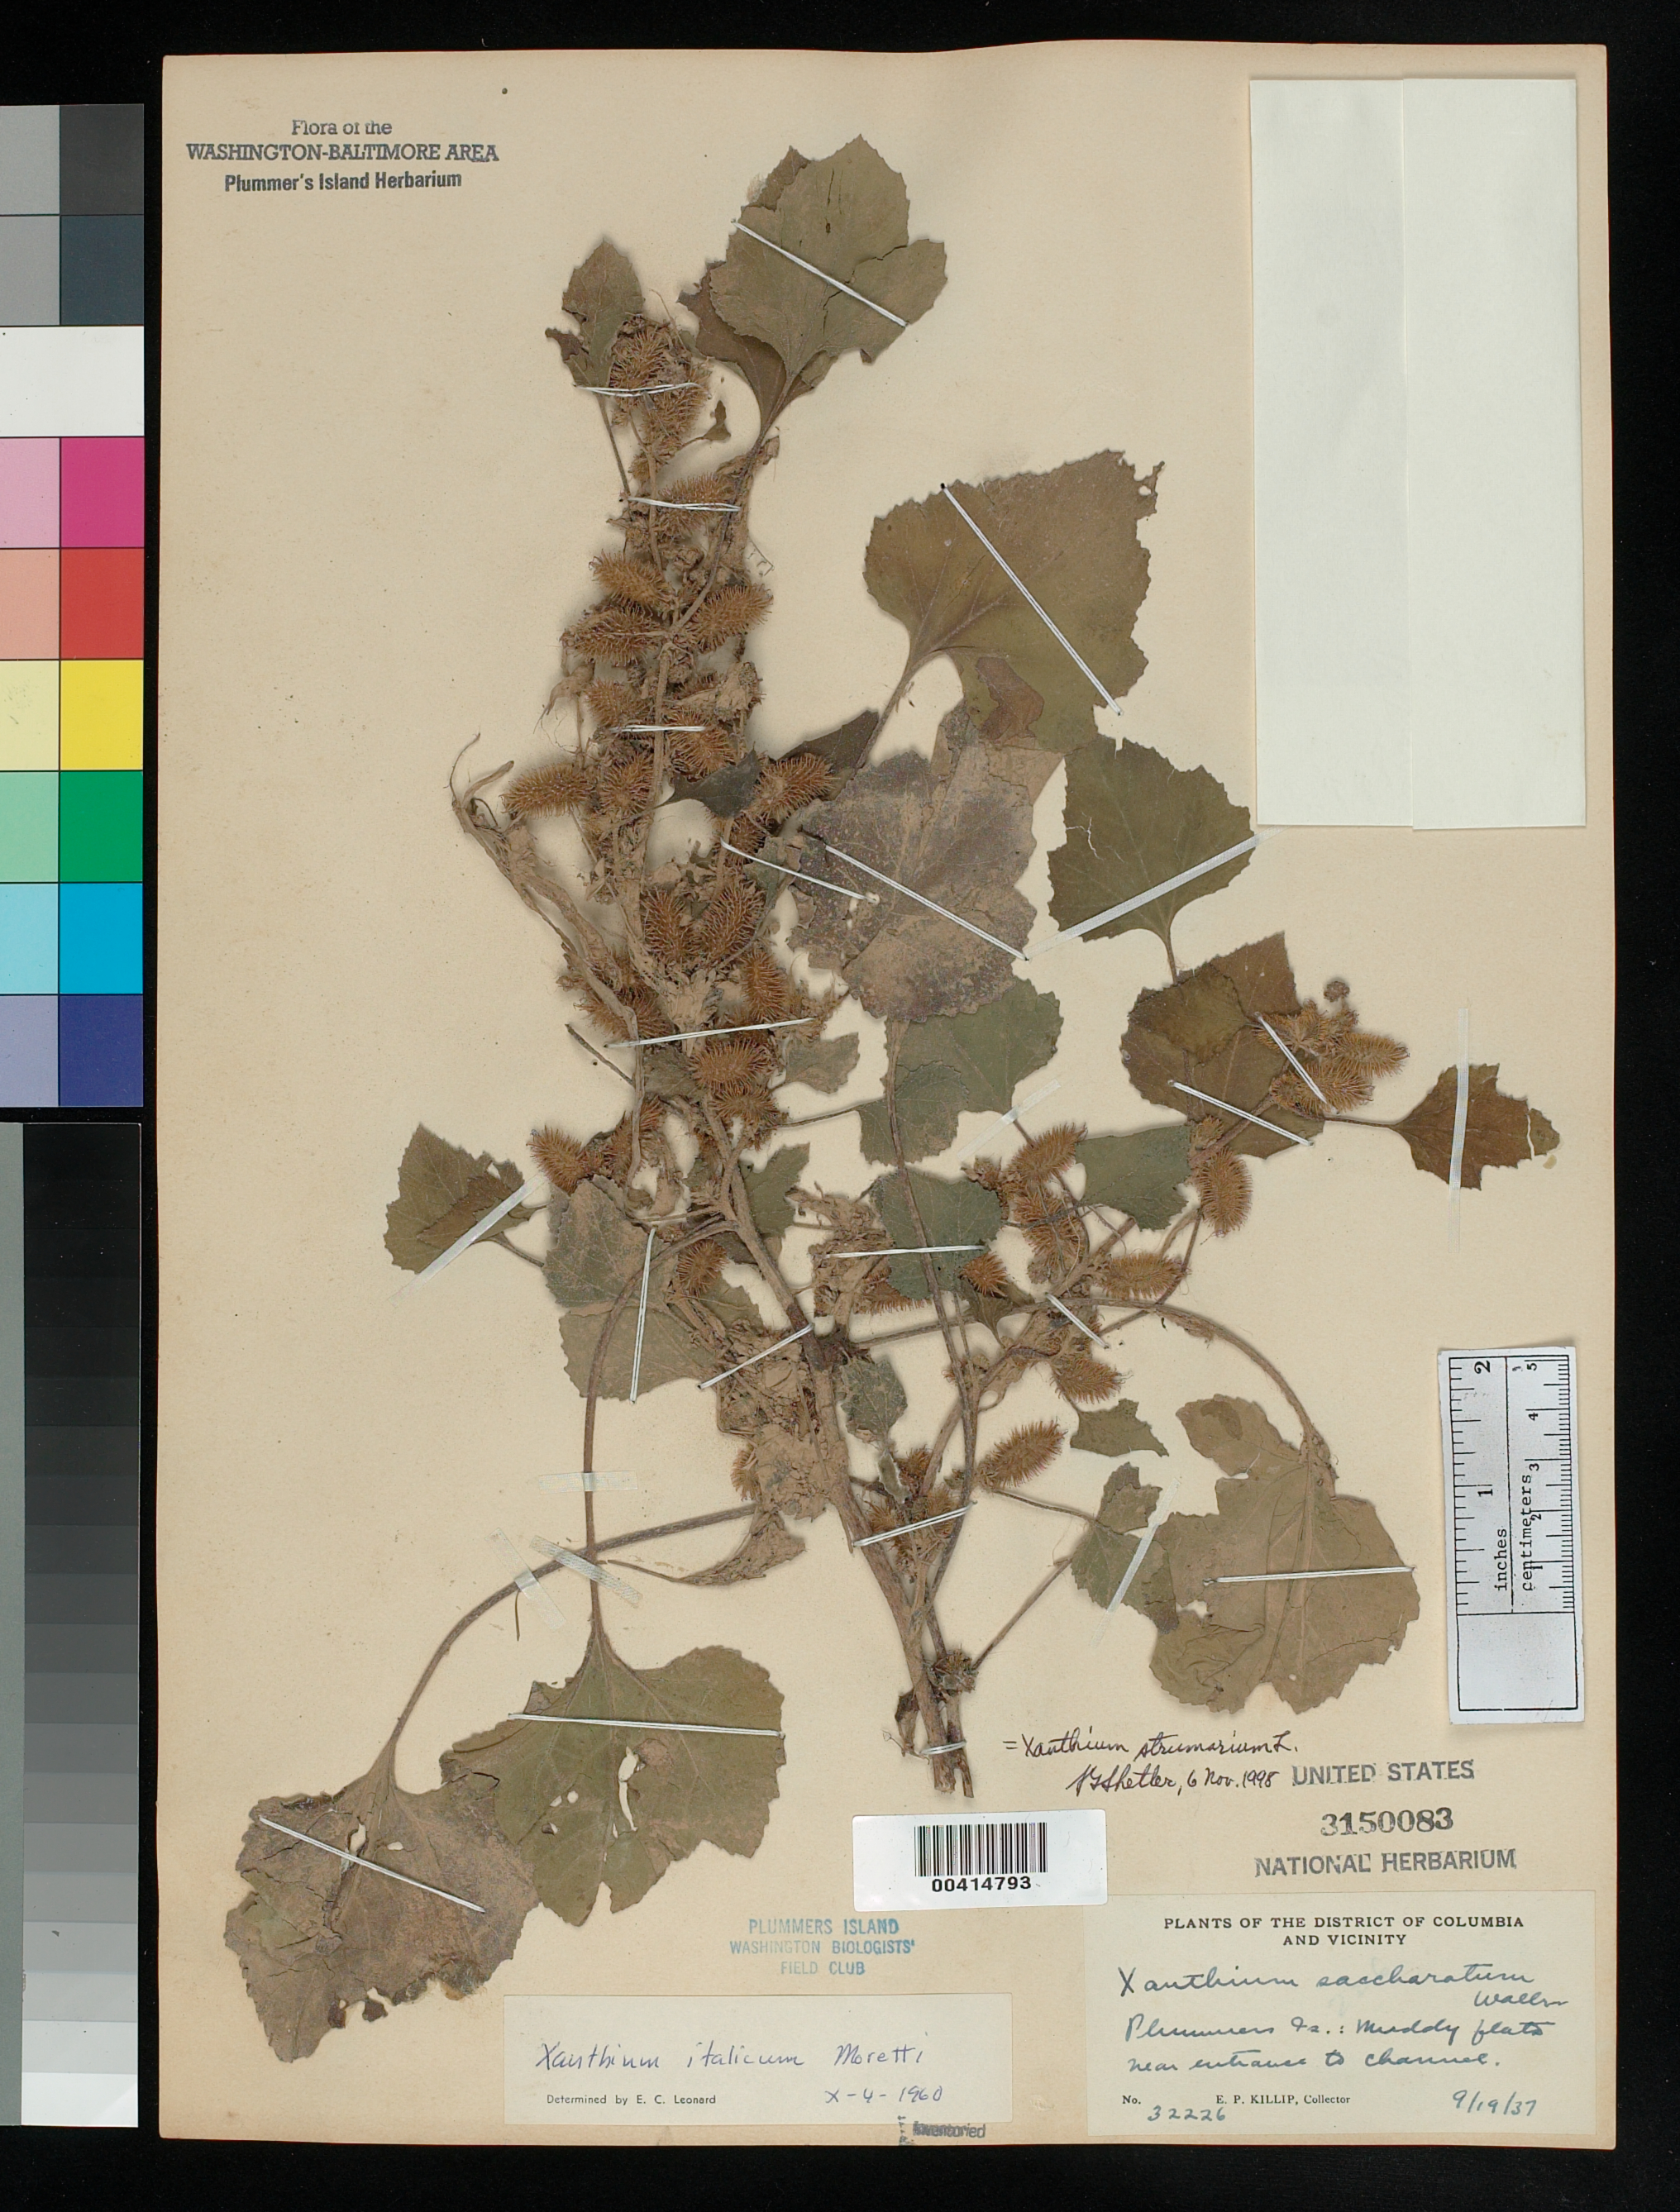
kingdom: Plantae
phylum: Tracheophyta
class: Magnoliopsida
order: Asterales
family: Asteraceae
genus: Xanthium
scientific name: Xanthium strumarium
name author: L.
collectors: E. P. Killip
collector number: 32226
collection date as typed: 19 Sep 1937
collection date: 1937-09-19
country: United States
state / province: Maryland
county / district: Montgomery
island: Plummers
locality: Plummer's Island; flats near entrance to channel Plummers Island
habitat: Muddy flats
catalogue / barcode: US 3150083